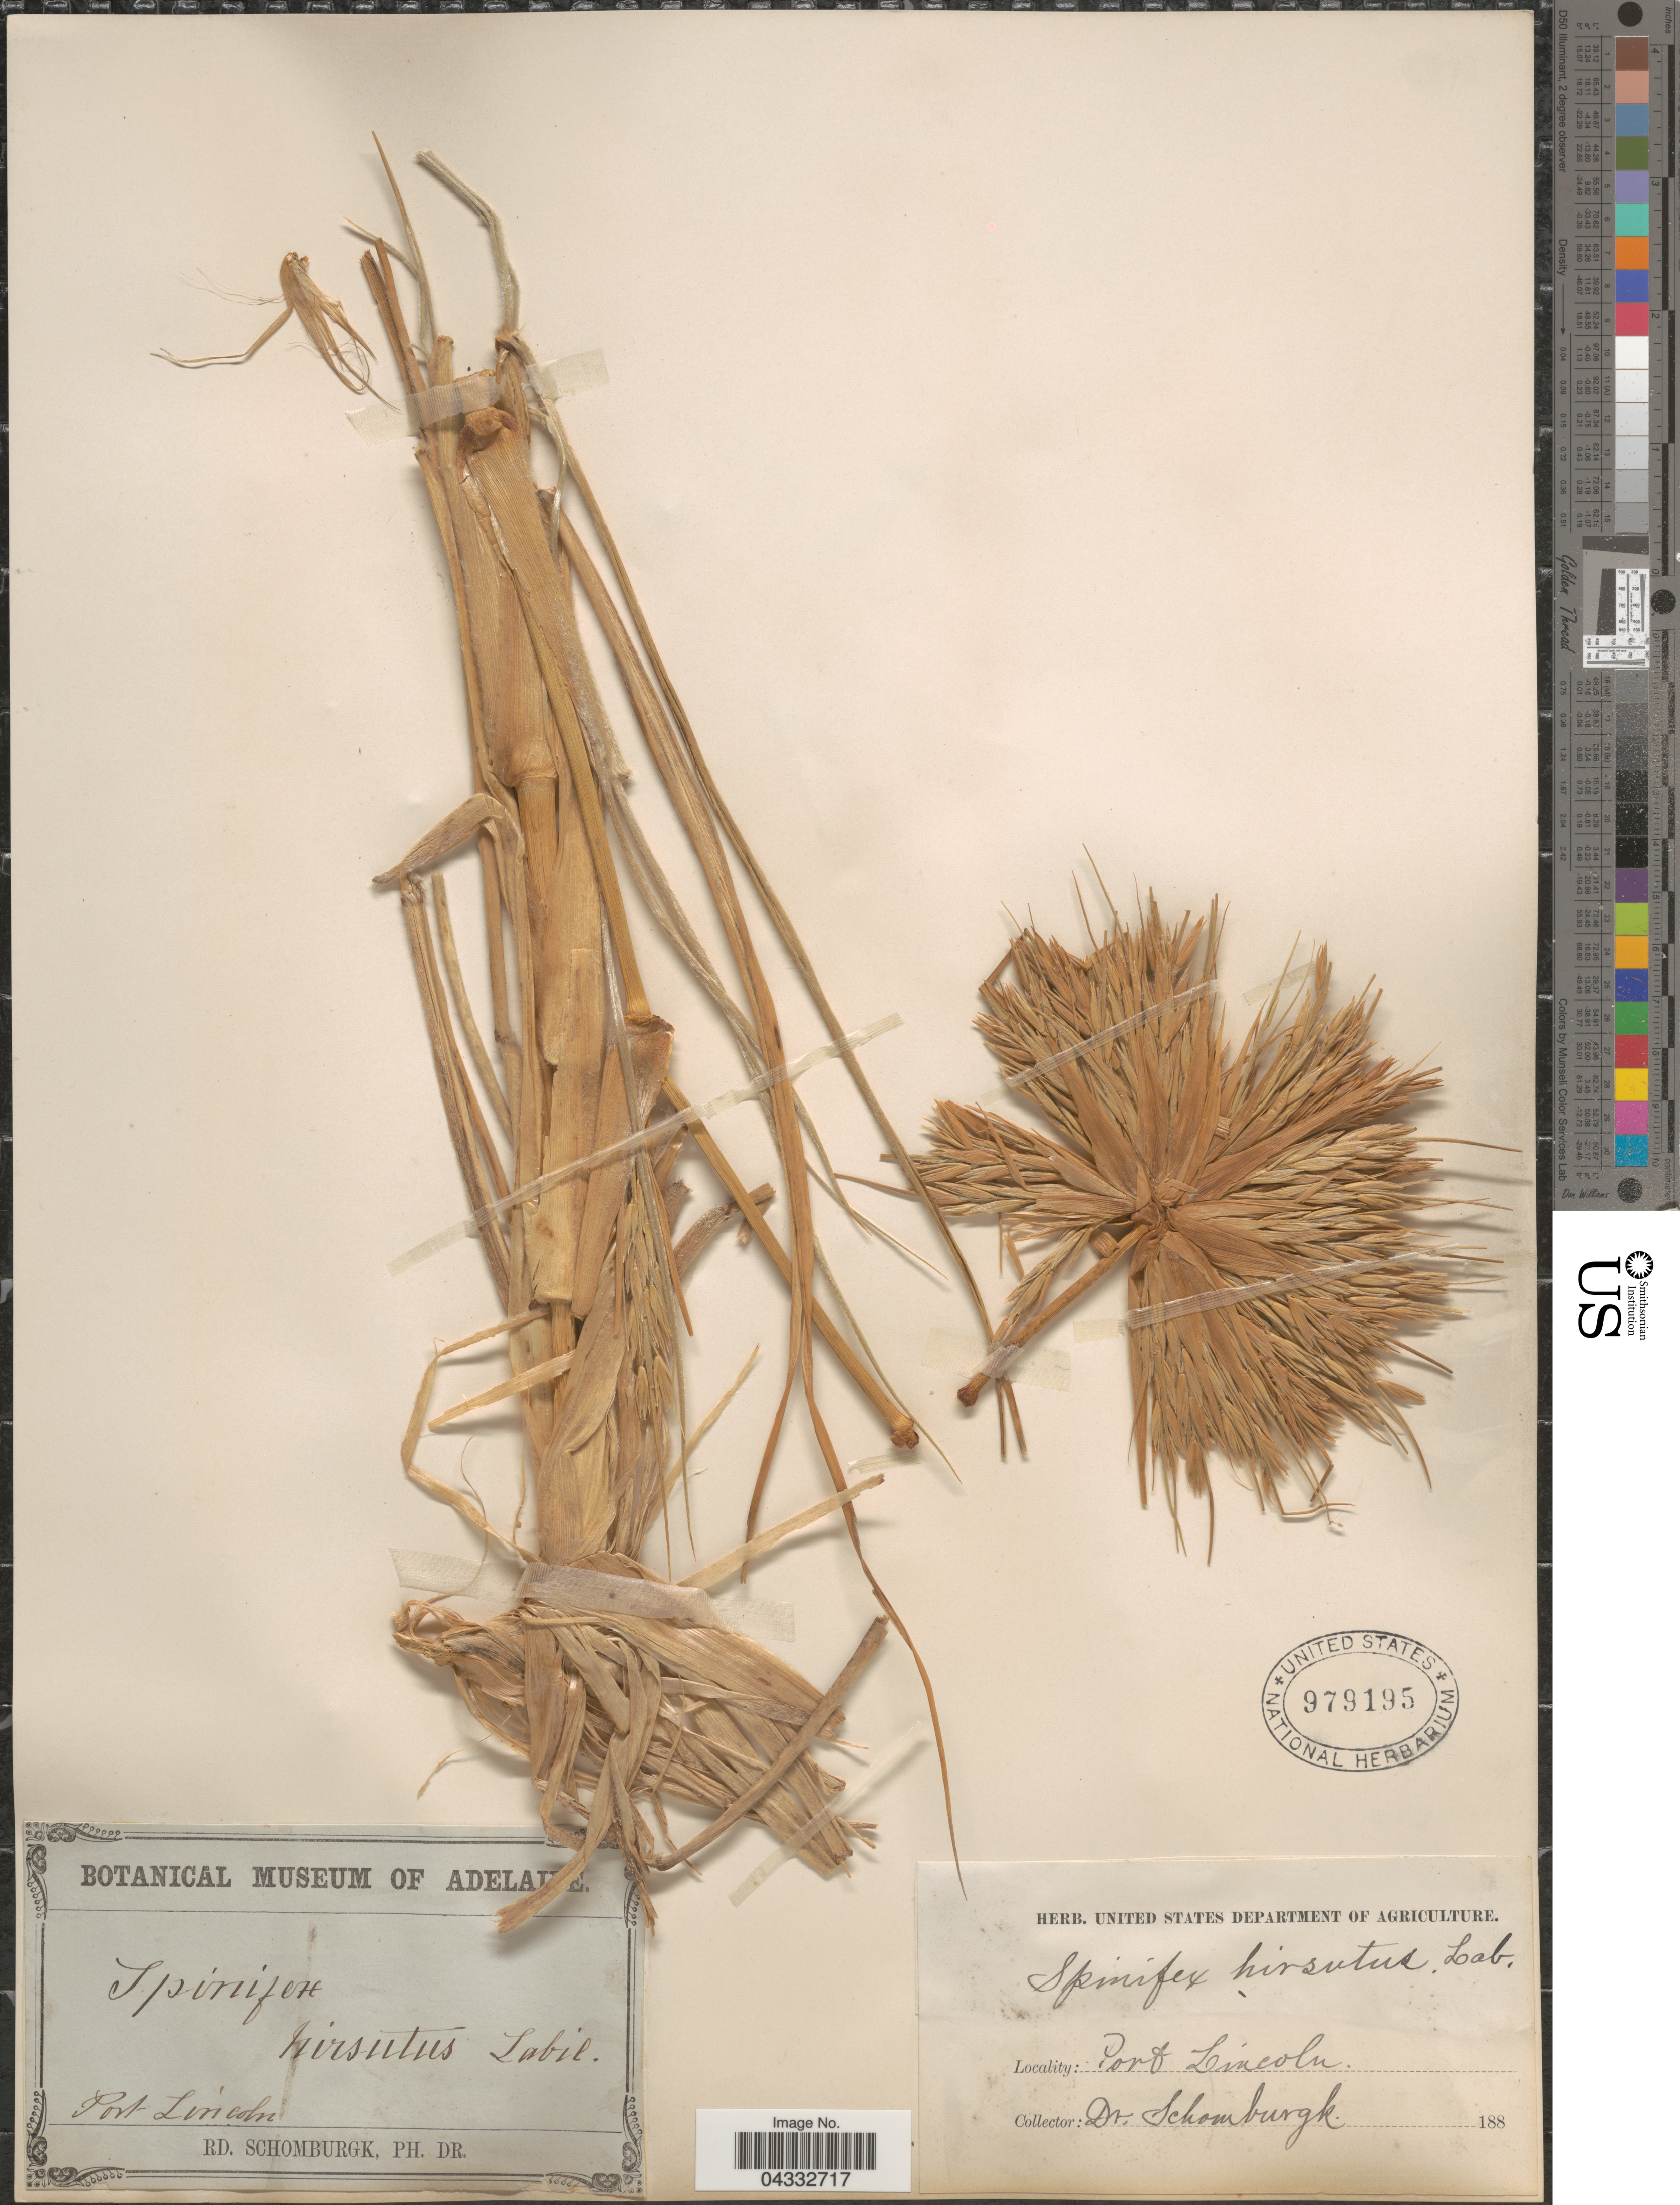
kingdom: Plantae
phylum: Tracheophyta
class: Liliopsida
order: Poales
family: Poaceae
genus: Spinifex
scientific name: Spinifex hirsutus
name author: Labill.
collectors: M. R. Schomburgk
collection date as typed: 188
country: Australia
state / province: South Australia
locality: Port Lincoln.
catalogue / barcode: US 979195